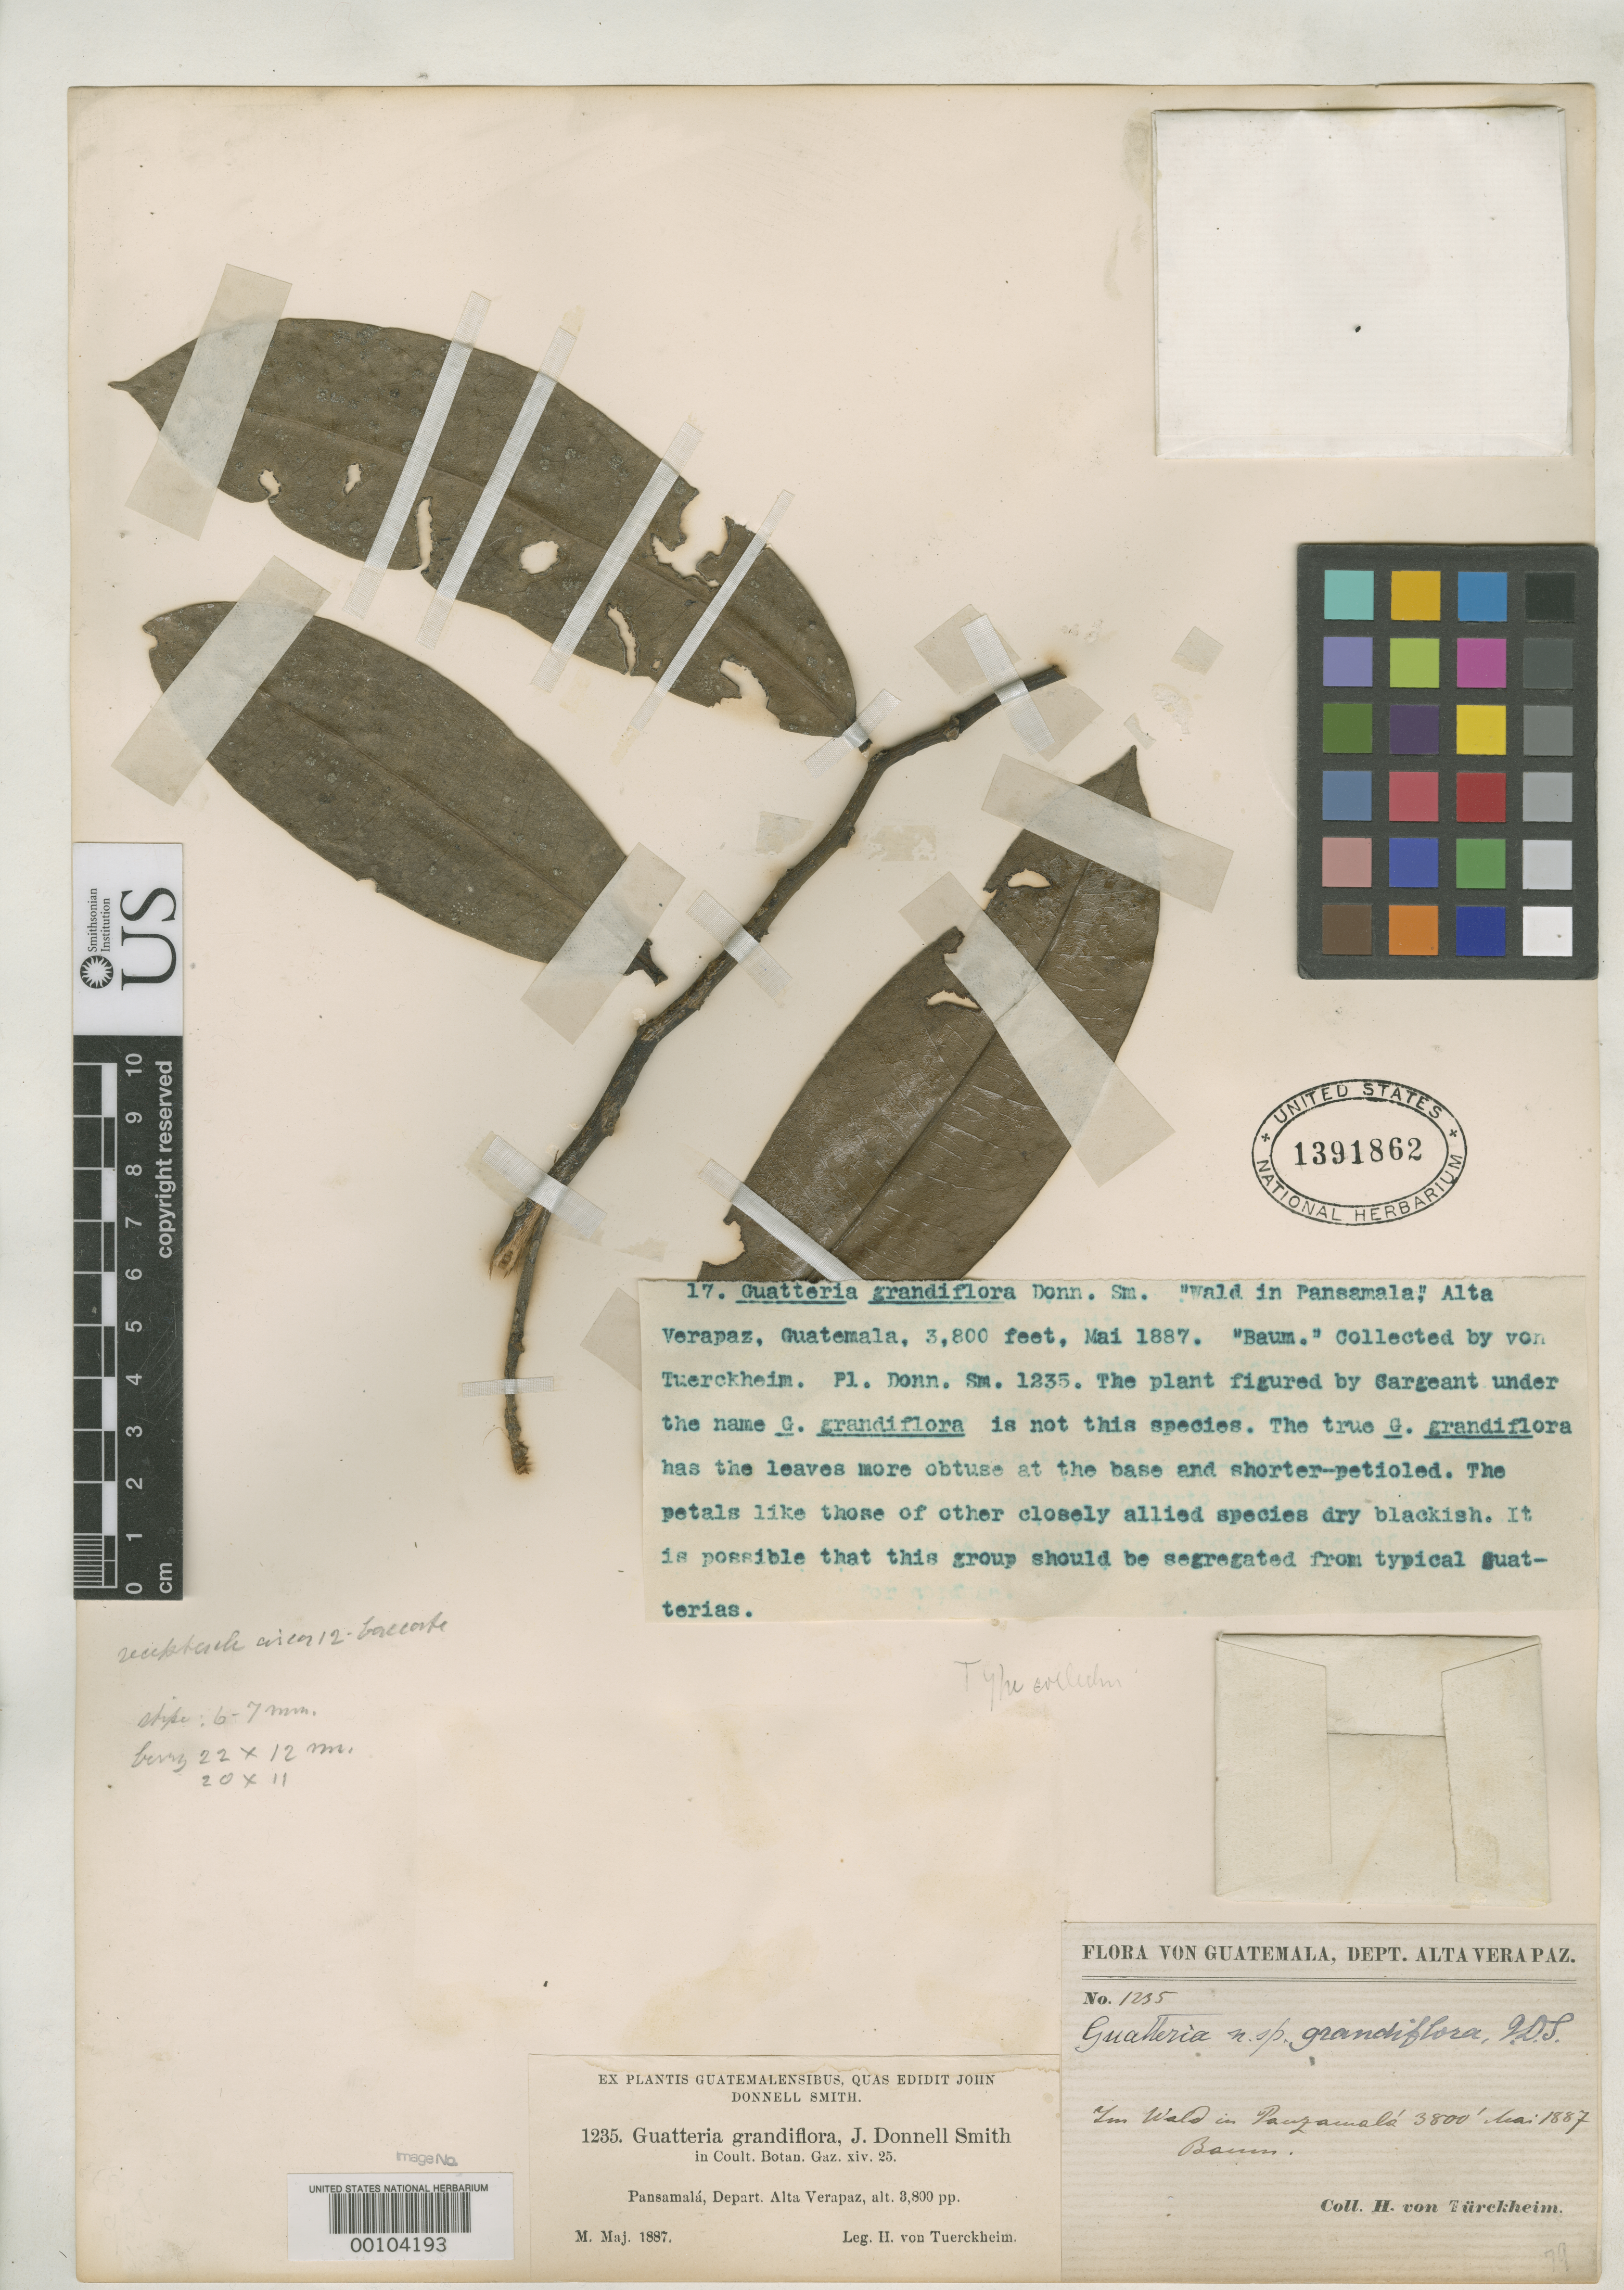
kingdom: Plantae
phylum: Tracheophyta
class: Magnoliopsida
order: Magnoliales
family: Annonaceae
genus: Guatteria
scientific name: Guatteria grandiflora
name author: Donn. Sm.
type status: Syntype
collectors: H. von Türckheim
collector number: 1235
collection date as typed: May 1887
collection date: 1887-05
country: Guatemala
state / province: Alta Verapaz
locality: Wald in Pansamalá.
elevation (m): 1158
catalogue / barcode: US 1391862